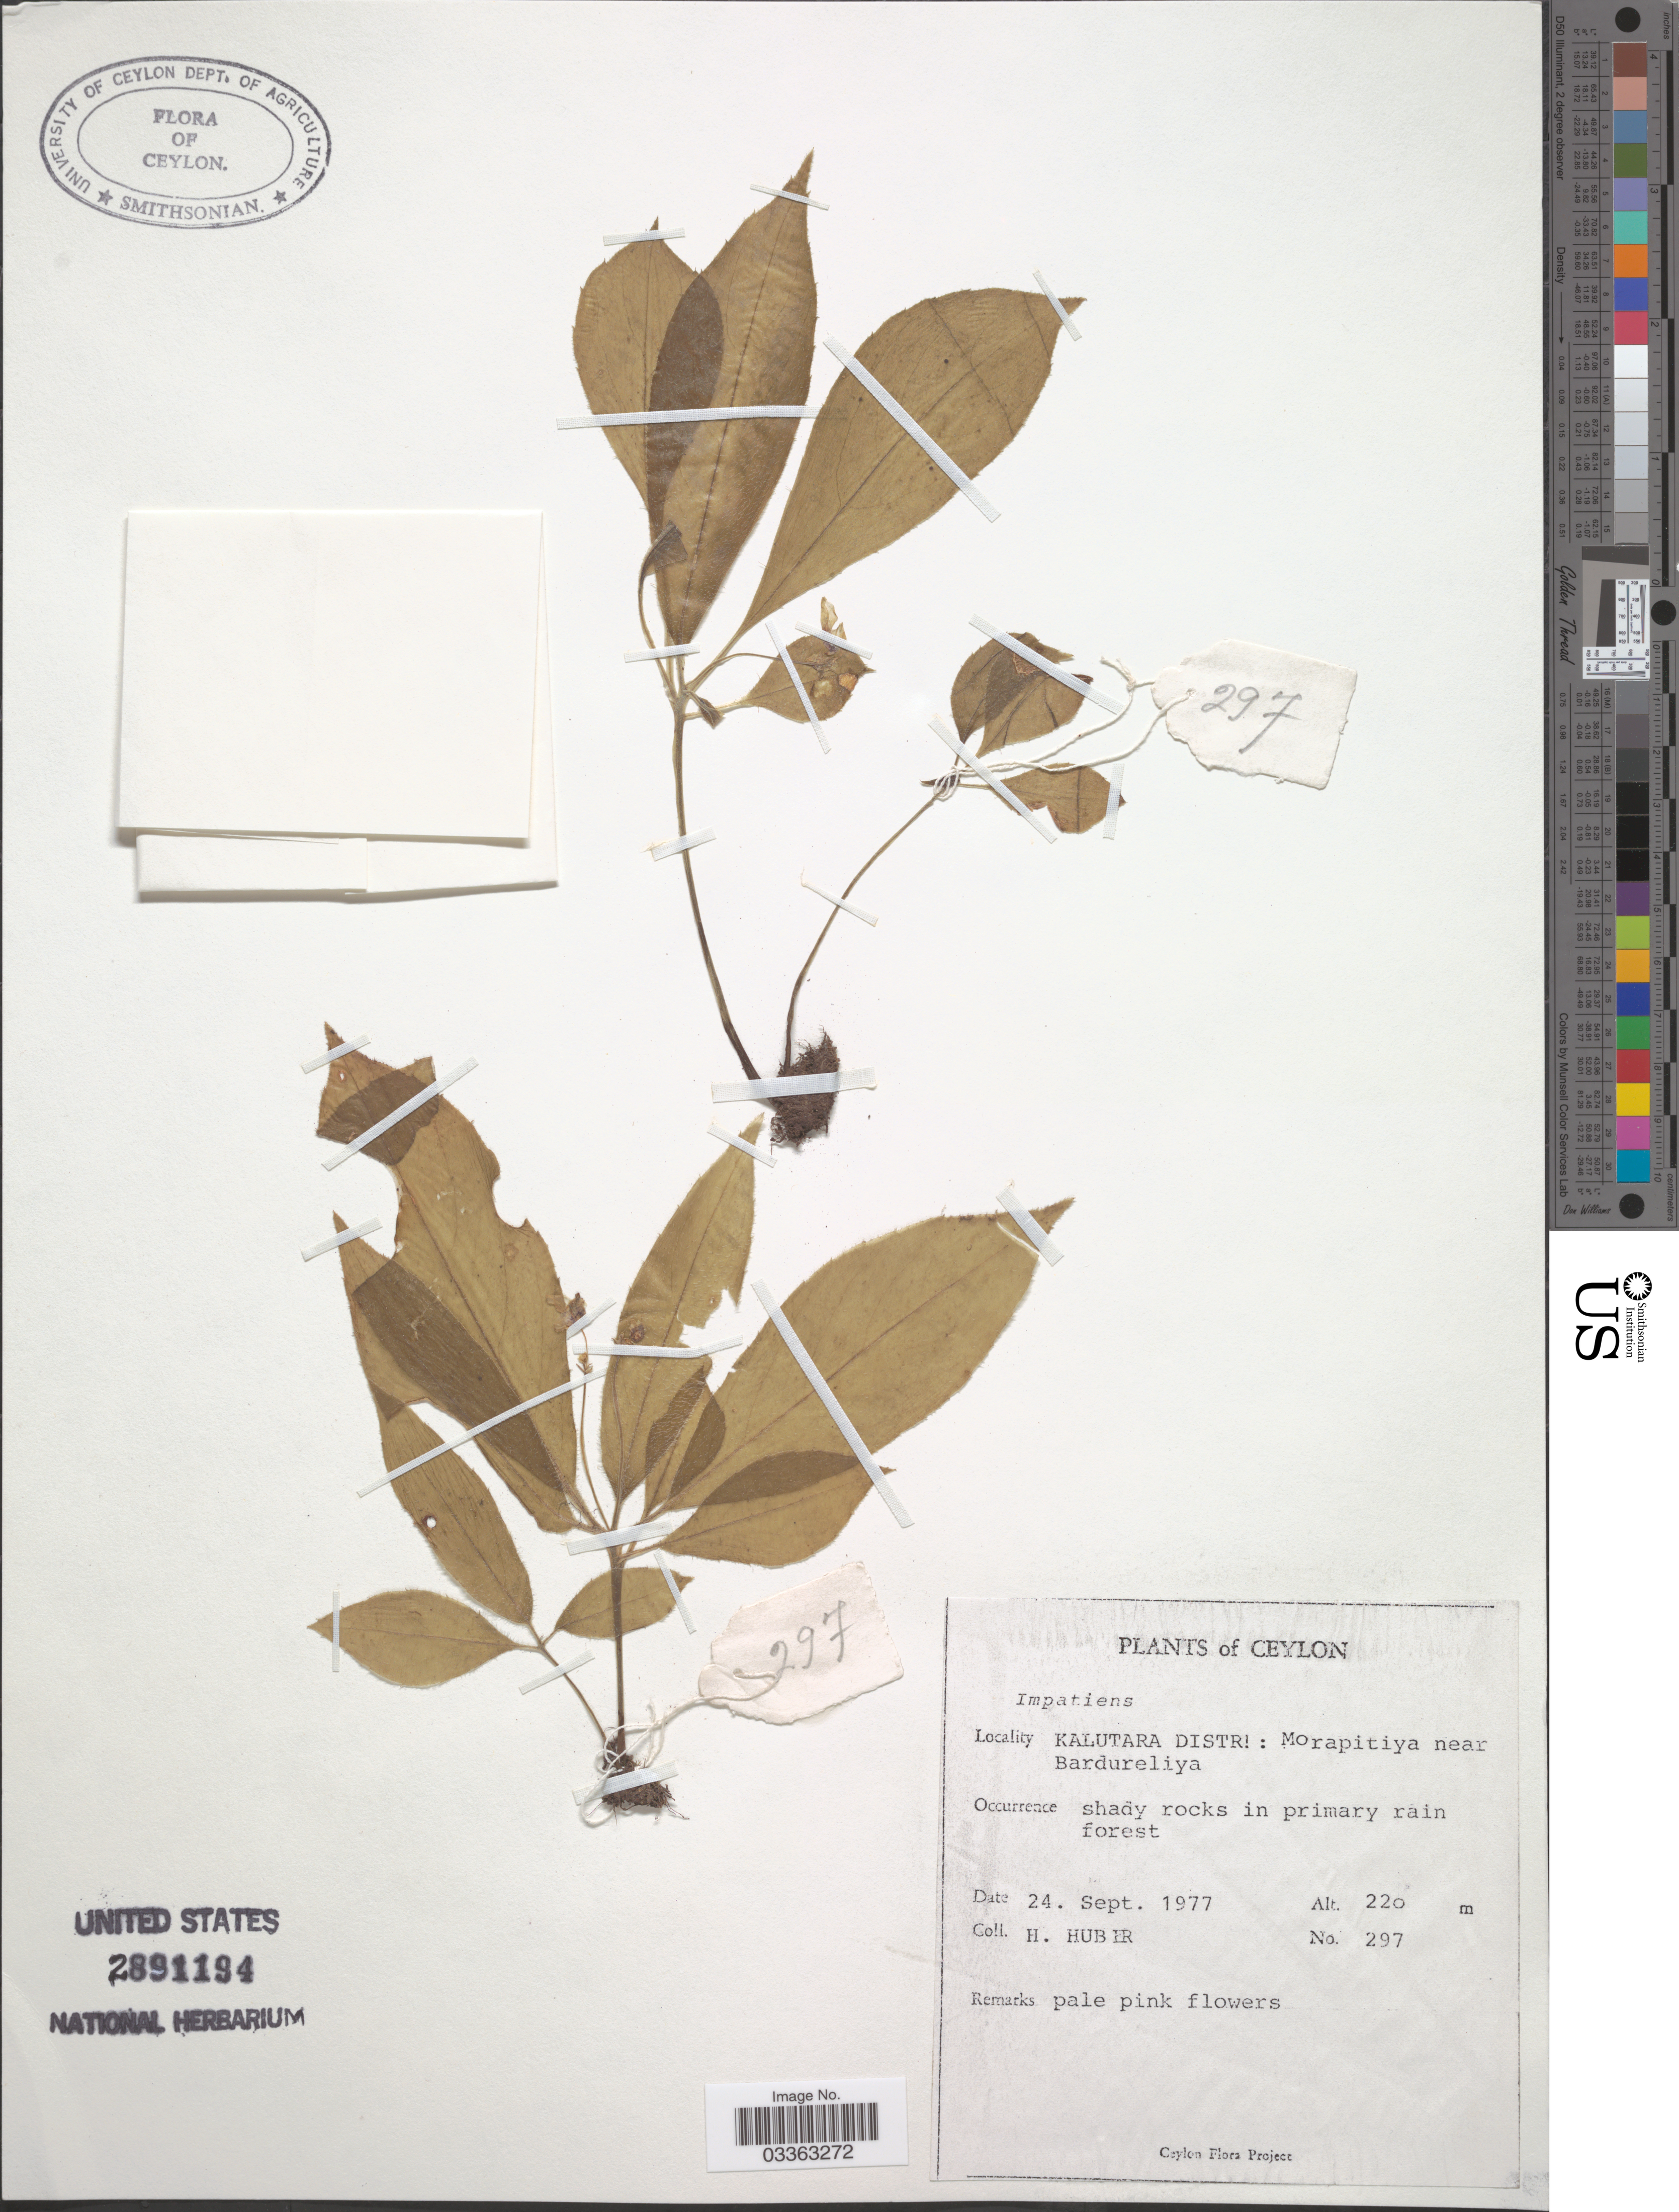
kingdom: Plantae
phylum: Tracheophyta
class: Magnoliopsida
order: Ericales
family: Balsaminaceae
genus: Impatiens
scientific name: Impatiens sp.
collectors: H. Huber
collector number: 297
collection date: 1977-09-24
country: Sri Lanka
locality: Ceylon. Kalutara Distr [illegible text]: Morapitiya near Bardureliya.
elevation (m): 220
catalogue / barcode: US 2891194